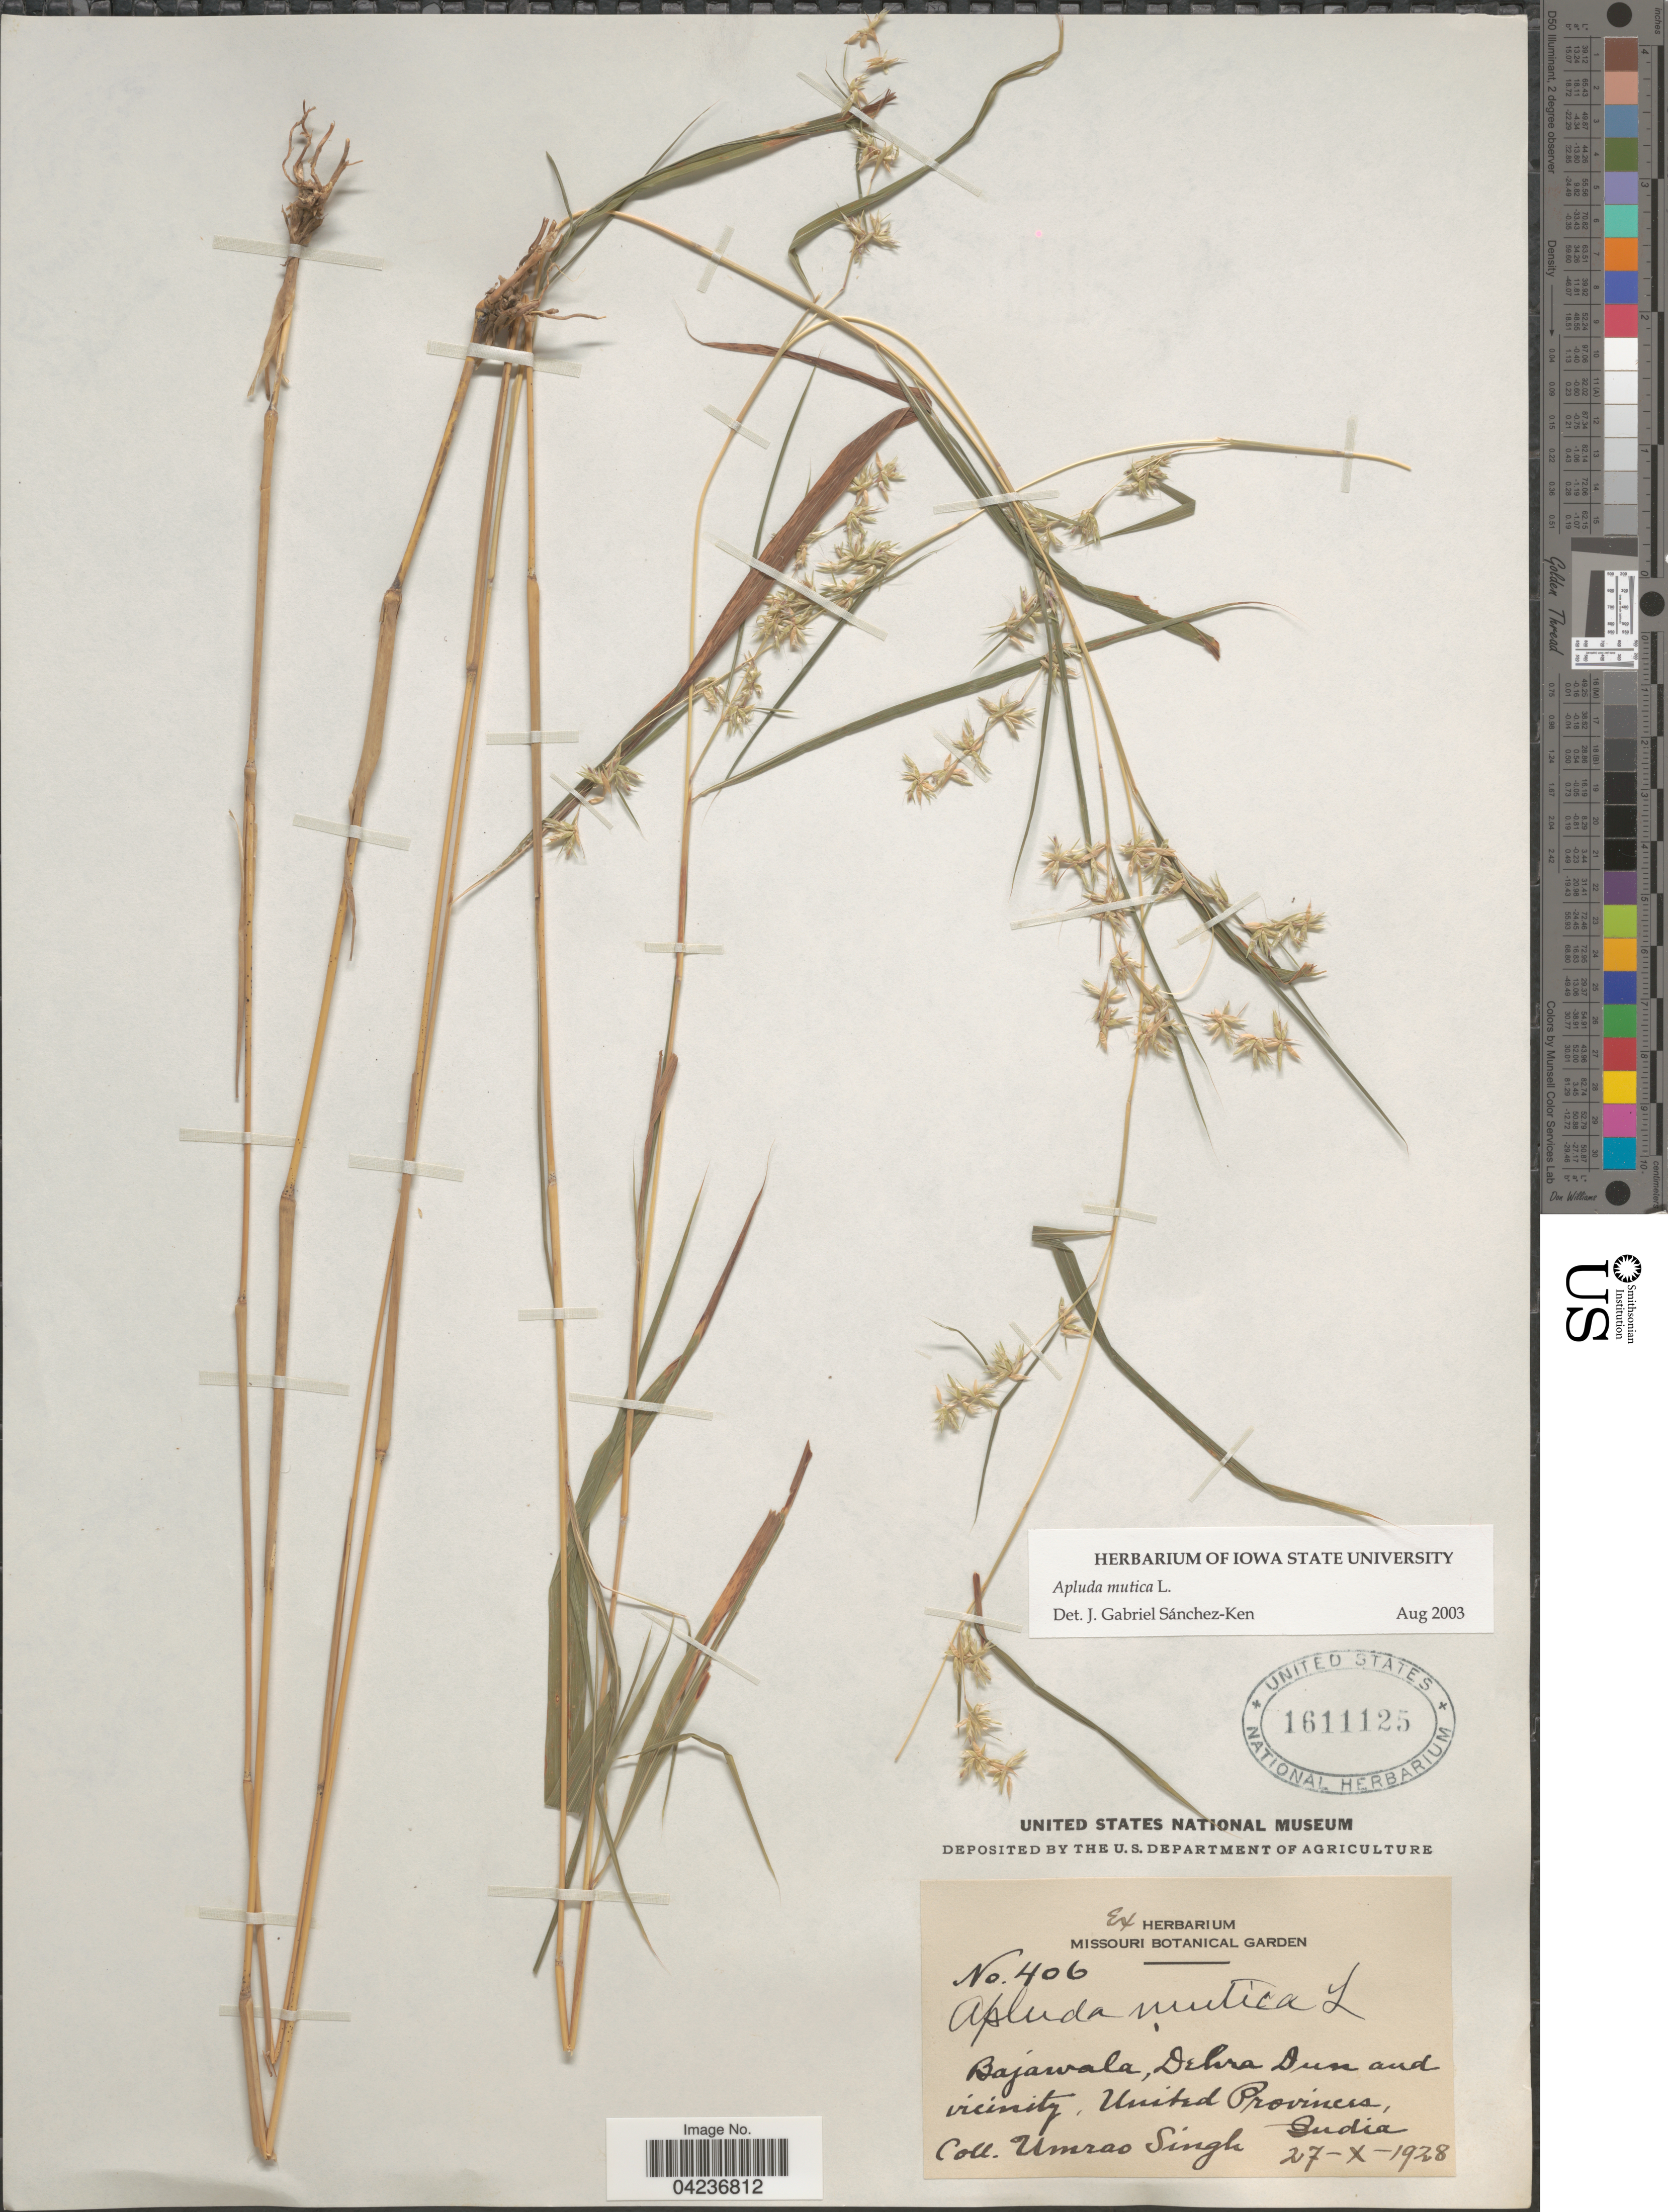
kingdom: Plantae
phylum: Tracheophyta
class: Liliopsida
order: Poales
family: Poaceae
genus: Apluda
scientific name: Apluda mutica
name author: L.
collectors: U. Singh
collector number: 406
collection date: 1928-10-27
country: India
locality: Bajawala, Dehra Dun and vicinity, United Province.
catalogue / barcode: US 1611125